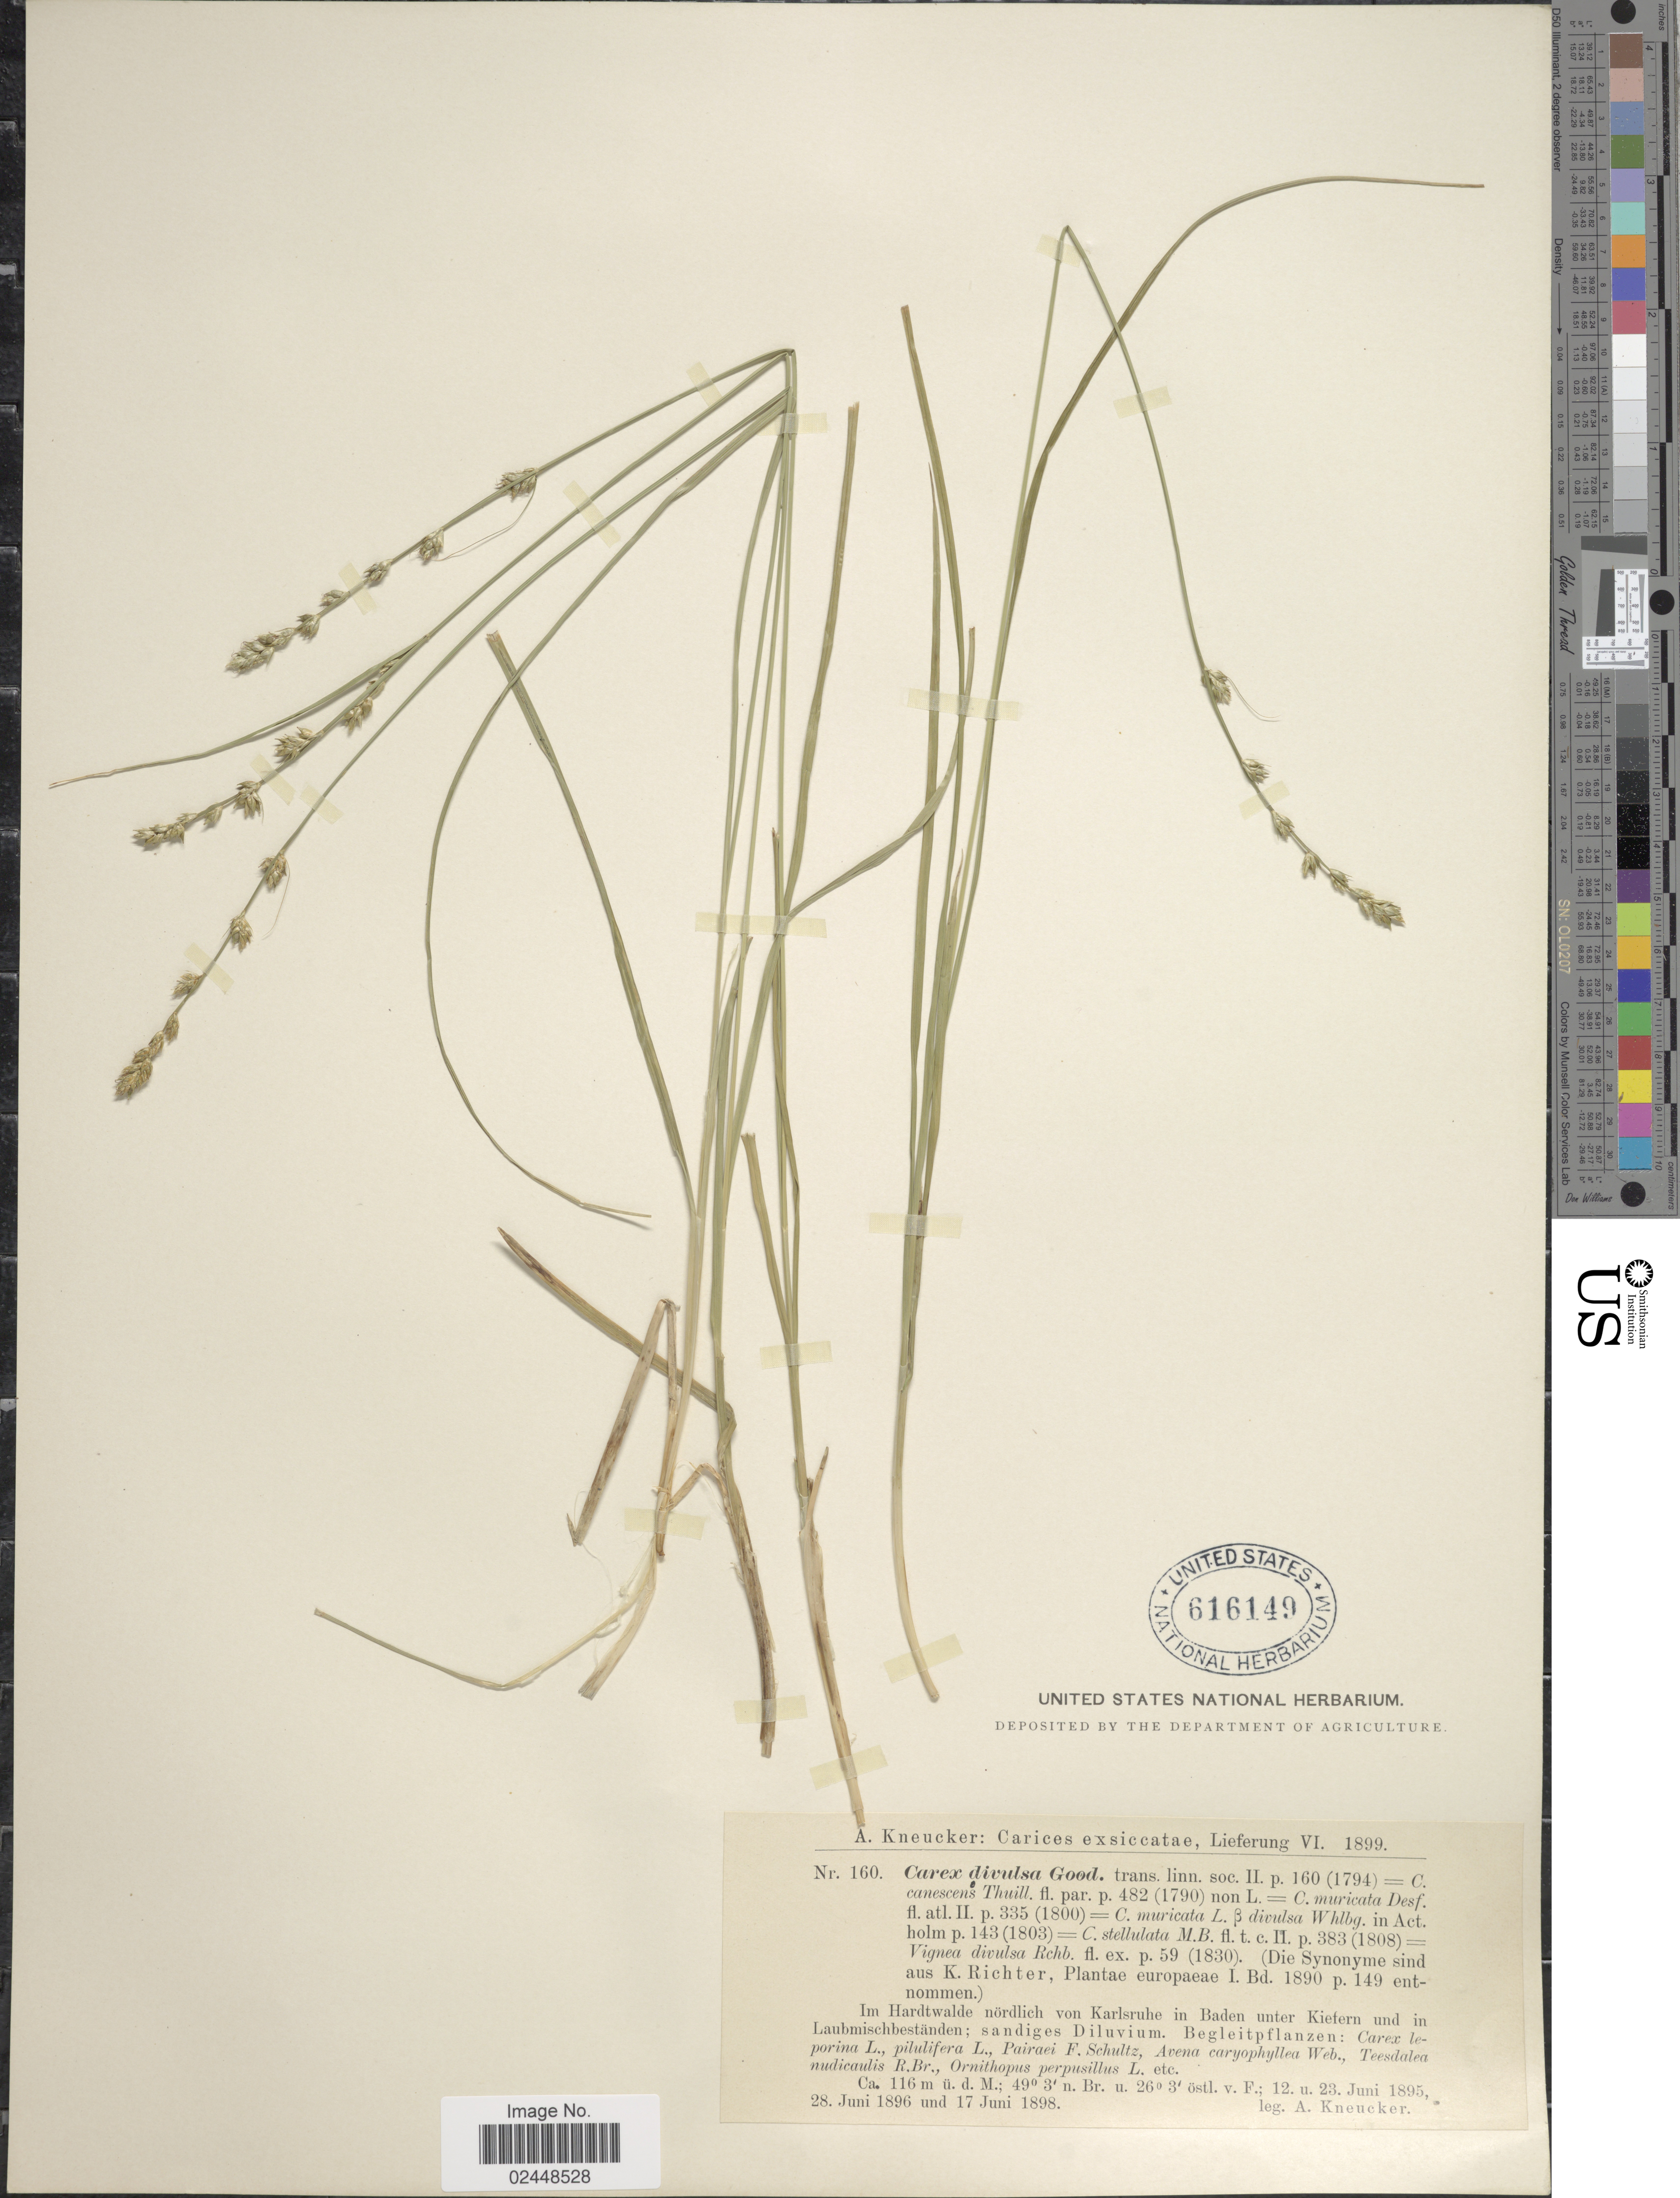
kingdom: Plantae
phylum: Tracheophyta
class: Liliopsida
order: Poales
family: Cyperaceae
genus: Carex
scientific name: Carex divulsa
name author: Stokes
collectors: A. Kneucker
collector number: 160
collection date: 1896-06-23/1898-06-17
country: Germany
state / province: Baden-Württemberg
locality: Im Hardtwalde nordlich von Karlsruhe in Baden unter Kietern und in Laubmischbestanden; sandiges Diluvium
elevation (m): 116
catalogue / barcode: US 616149